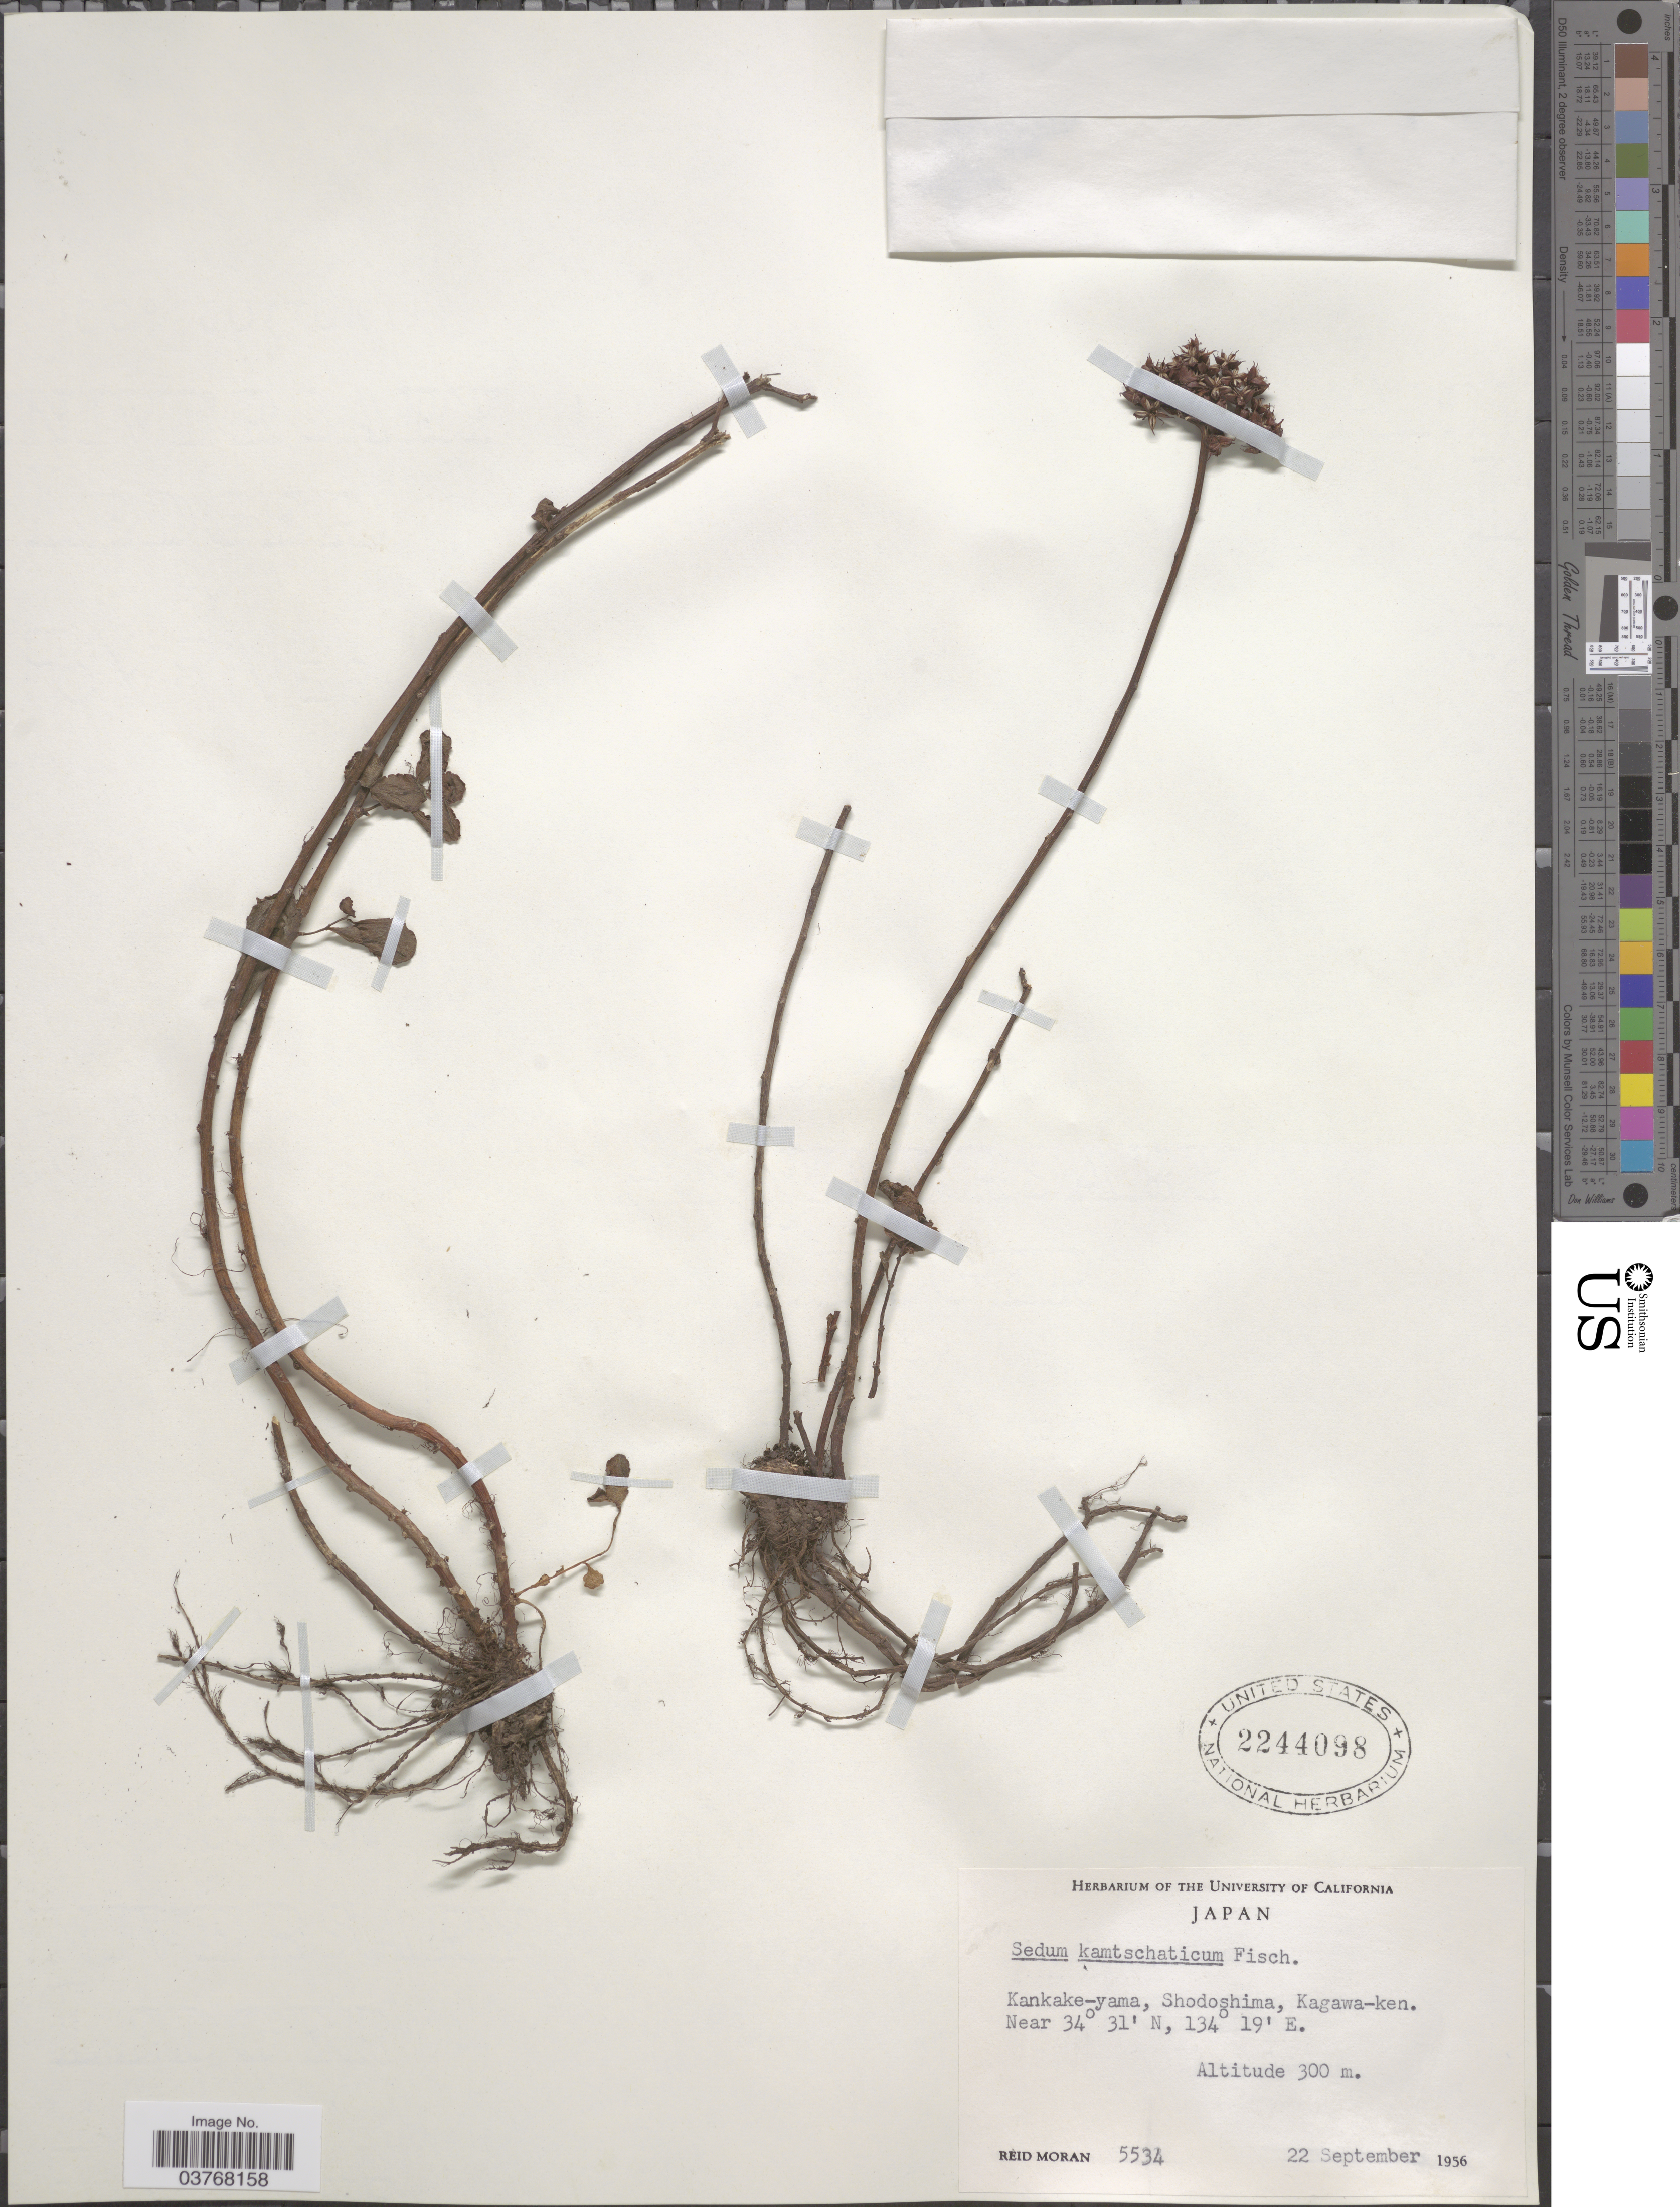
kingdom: Plantae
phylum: Tracheophyta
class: Magnoliopsida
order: Saxifragales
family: Crassulaceae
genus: Sedum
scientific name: Sedum kamtschaticum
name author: Fisch. & C.A. Mey.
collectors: R. V. Moran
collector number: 5534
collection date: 1956-09-22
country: Japan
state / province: Kagawa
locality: Kankake-yama, Shodoshima, Kagawa-ken.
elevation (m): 300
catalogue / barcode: US 2244098